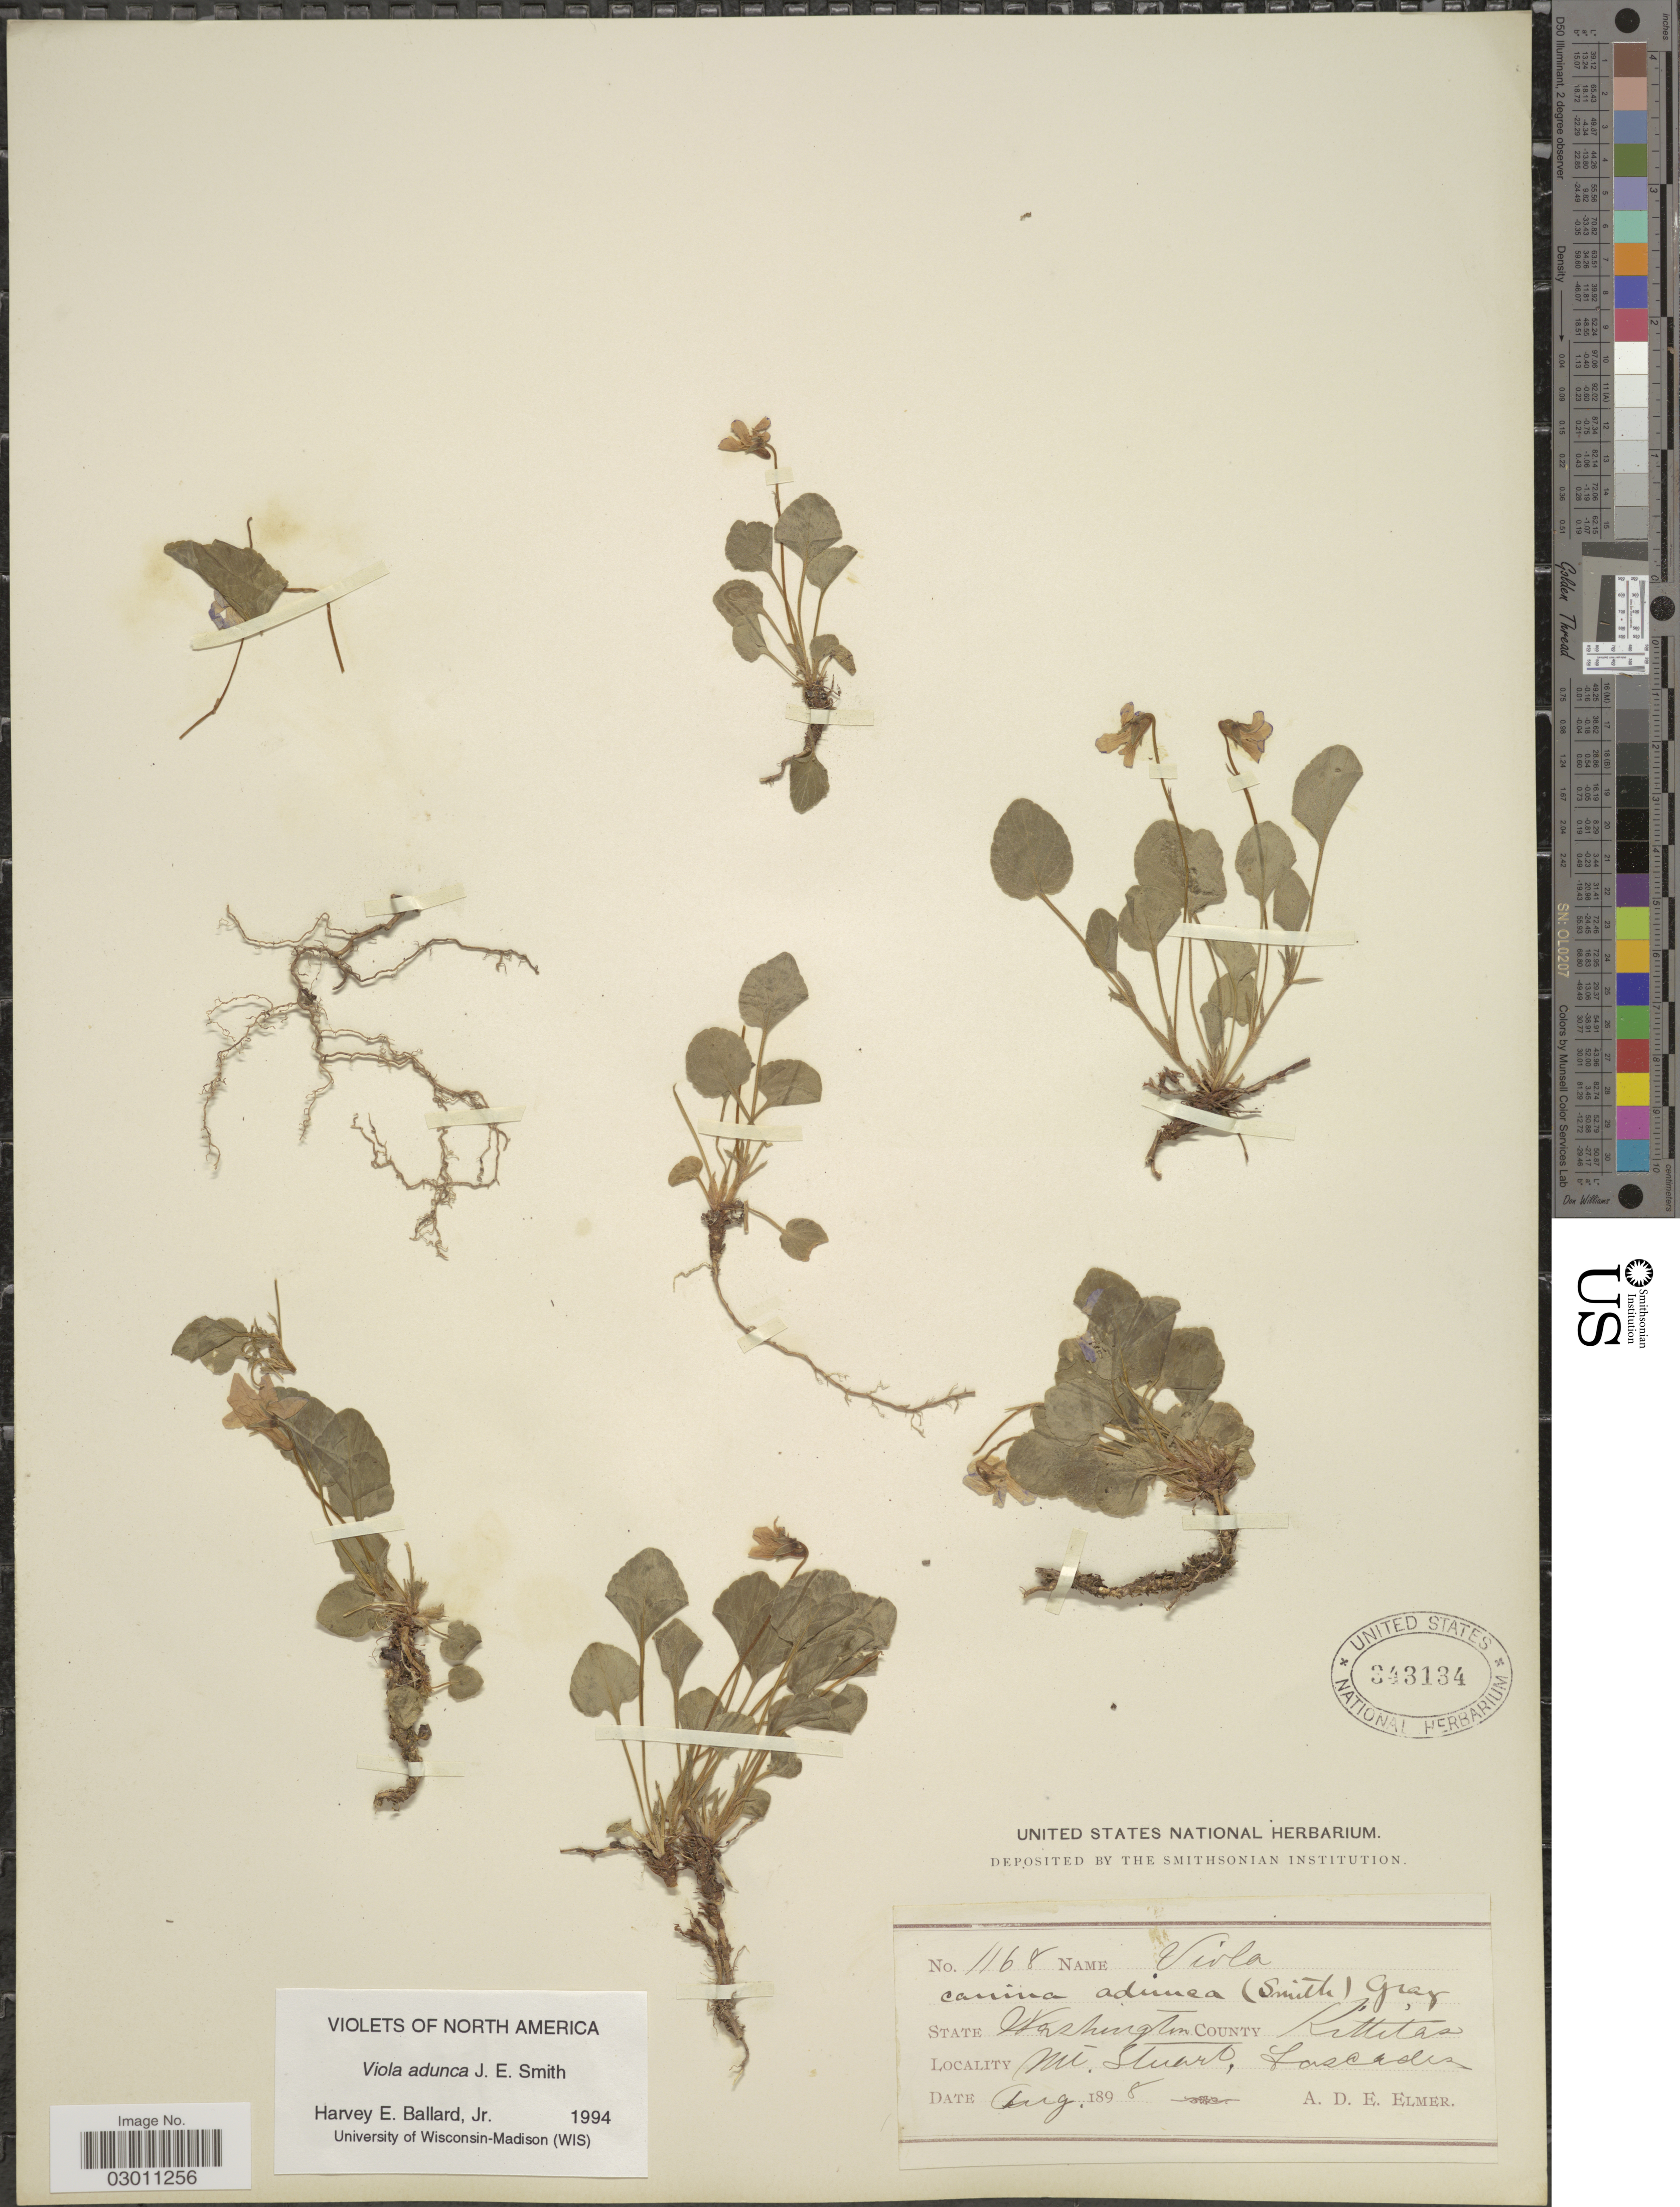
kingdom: Plantae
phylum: Tracheophyta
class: Magnoliopsida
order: Malpighiales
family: Violaceae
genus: Viola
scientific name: Viola adunca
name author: Sm.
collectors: A. D. E. Elmer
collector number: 1168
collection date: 1898-08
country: United States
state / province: Washington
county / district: Kittitas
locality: County Kittitas. Mt. Stuart, Cascades.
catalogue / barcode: US 343134